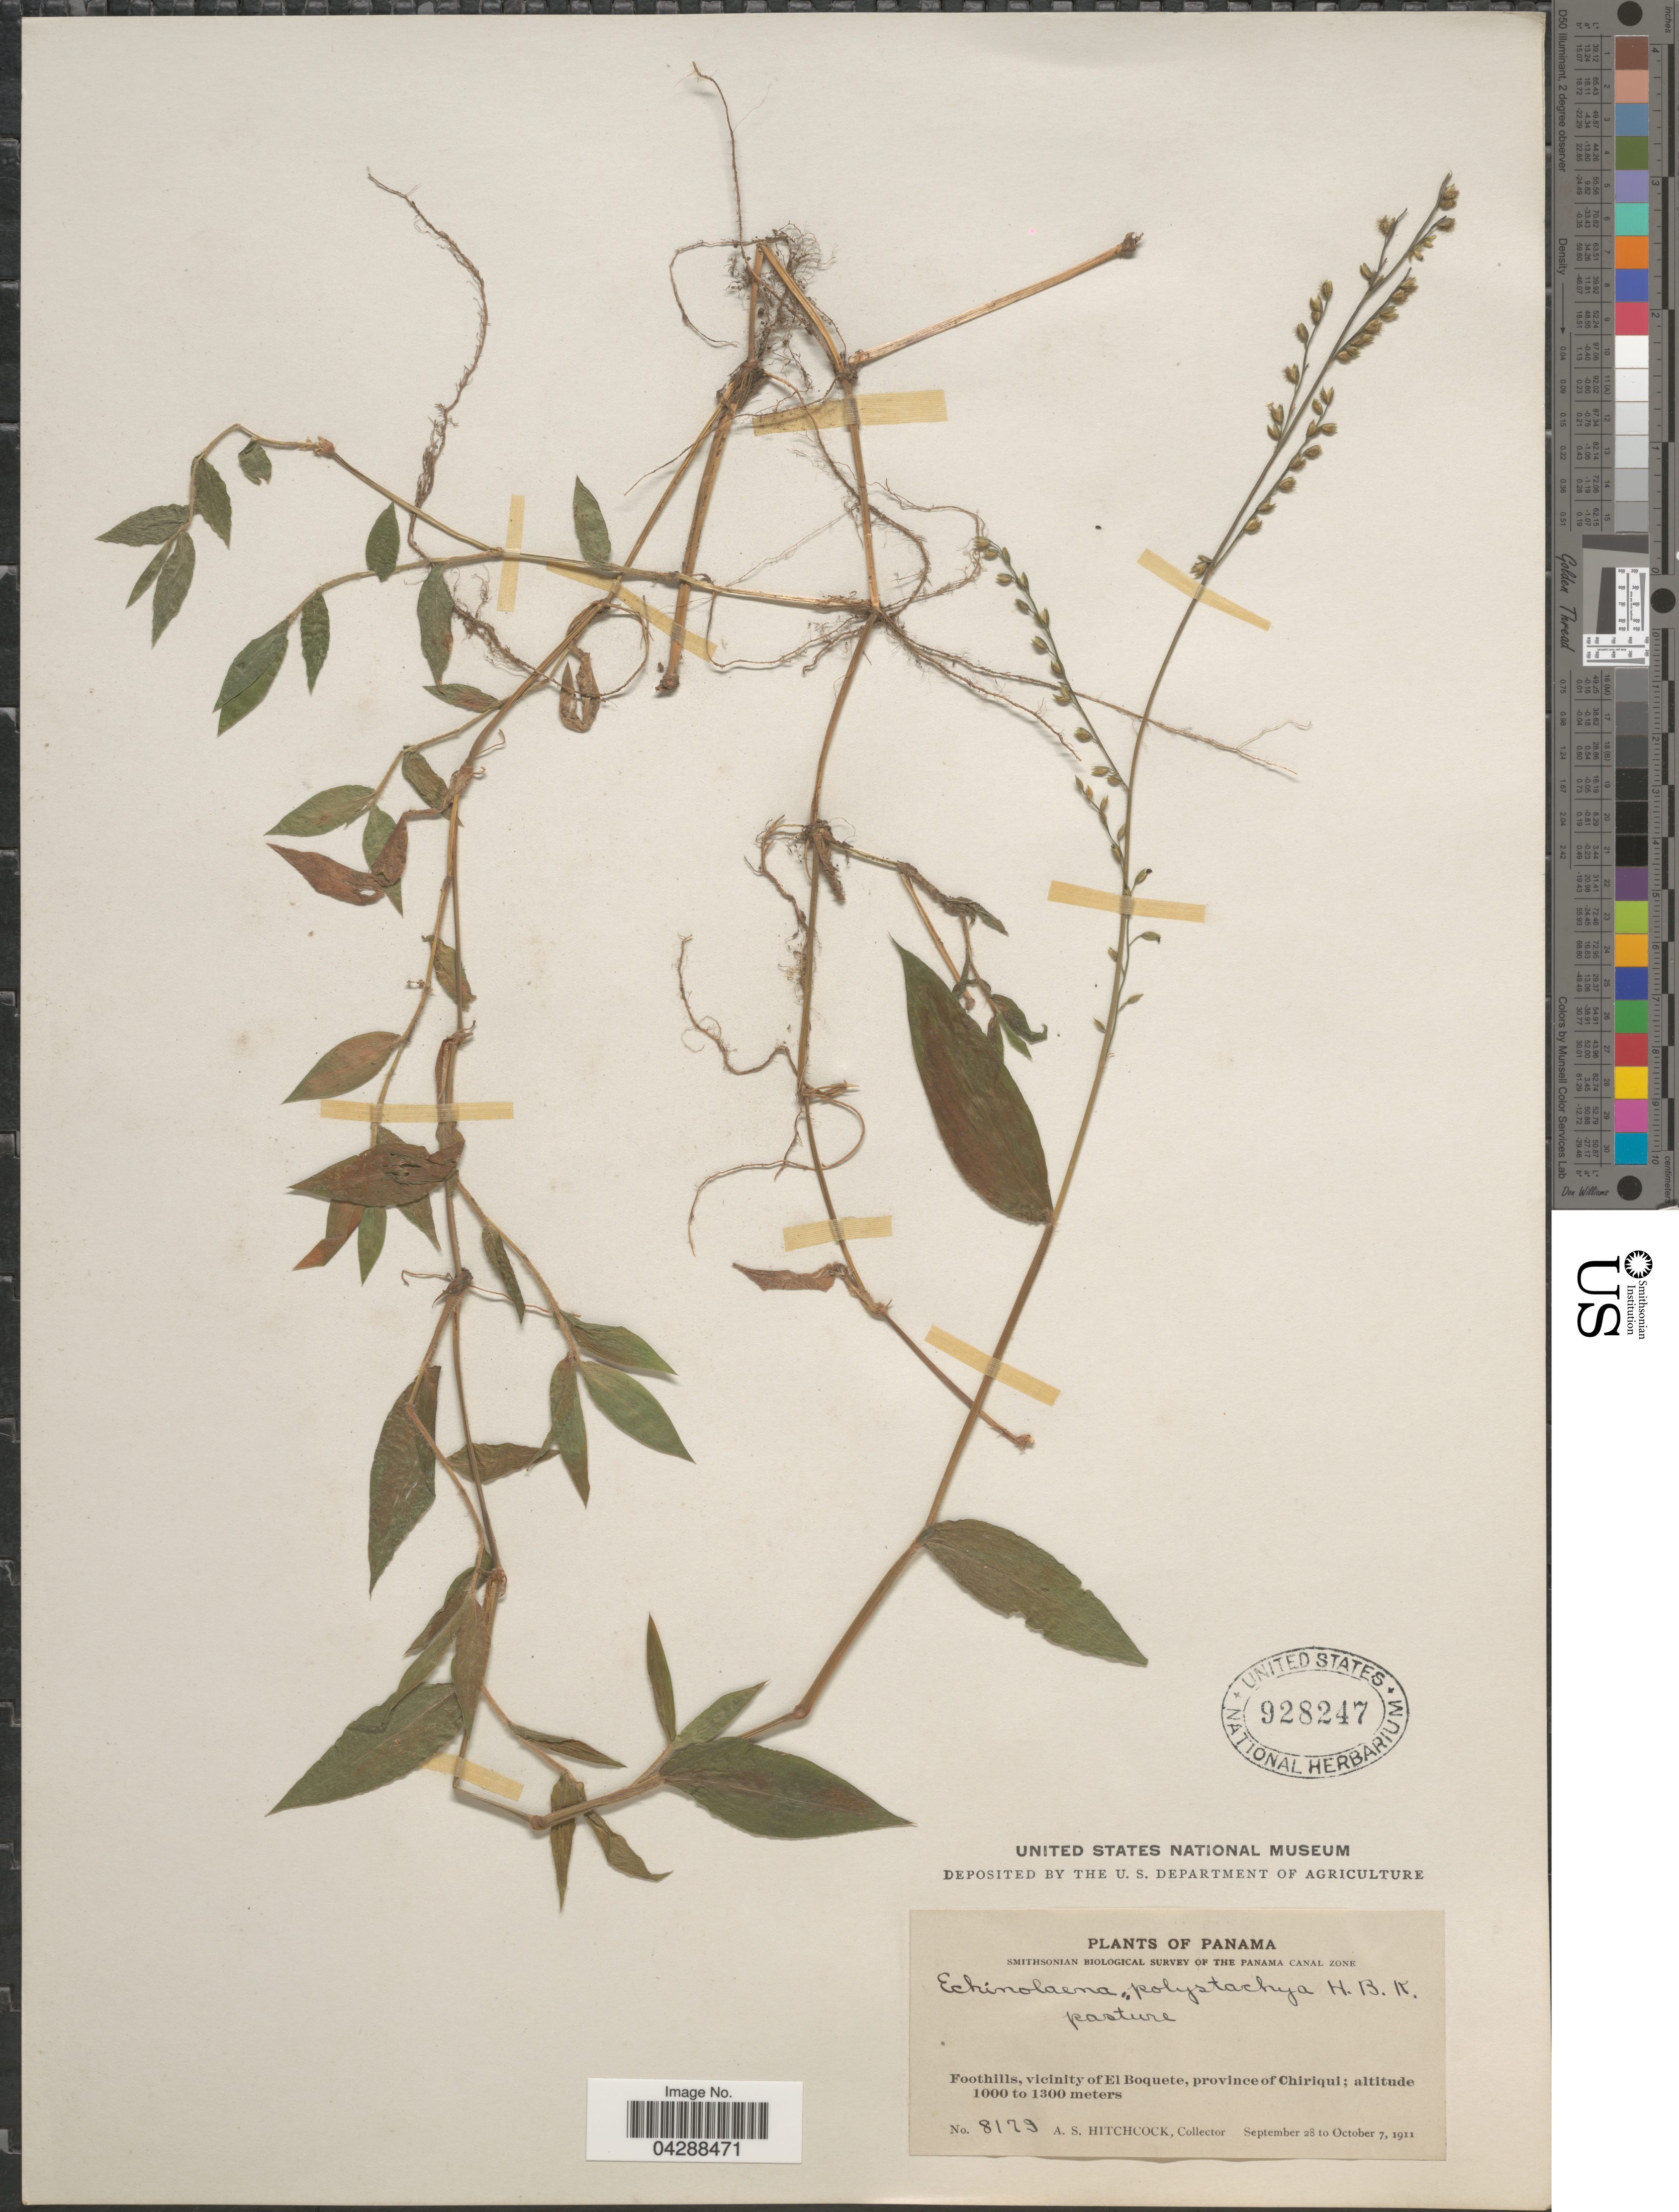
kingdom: Plantae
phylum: Tracheophyta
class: Liliopsida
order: Poales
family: Poaceae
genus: Pseudechinolaena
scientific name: Pseudechinolaena polystachya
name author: (Kunth) Stapf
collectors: A. S. Hitchcock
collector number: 8179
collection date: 1911-09-28/1911-10-07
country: Panama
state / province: Chiriqui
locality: Smithsonian Biological Survey of The Panama Canal Zone. Foothills, vicinity of El Boquete.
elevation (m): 1000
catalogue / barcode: US 928247